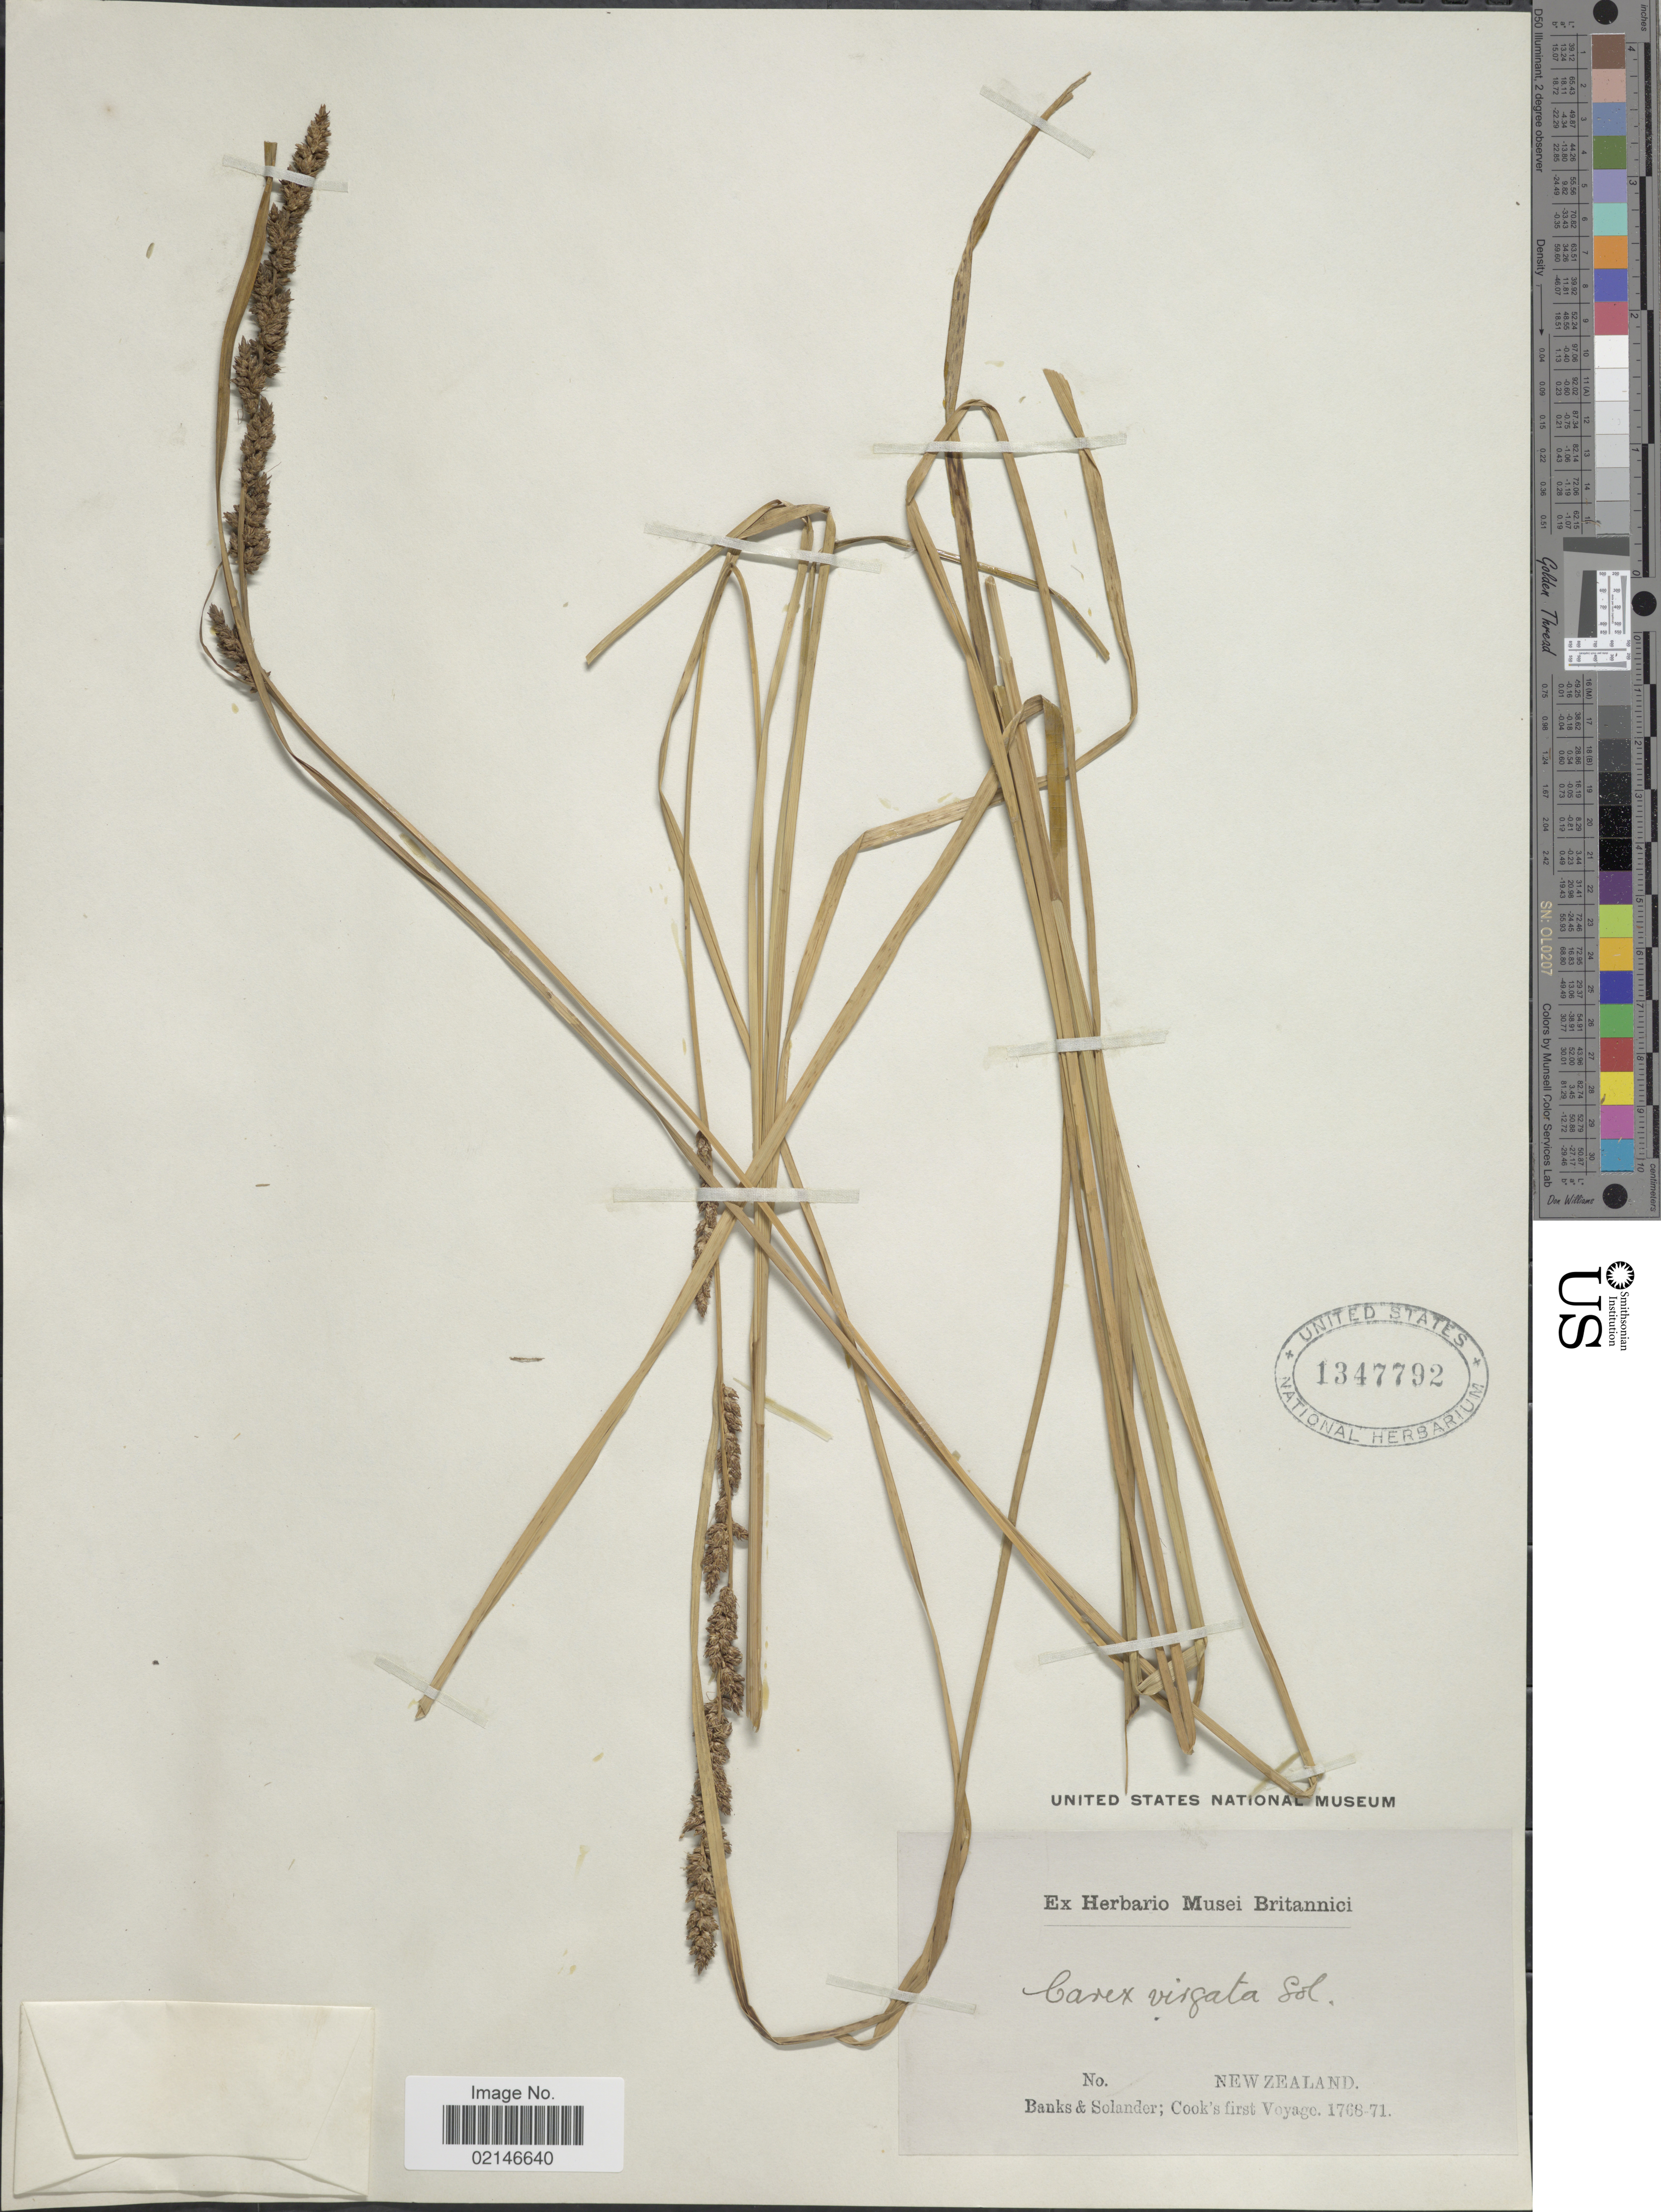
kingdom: Plantae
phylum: Tracheophyta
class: Liliopsida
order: Poales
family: Cyperaceae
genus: Carex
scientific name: Carex virgata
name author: Sol. ex Boott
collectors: -- Banks & -- Solander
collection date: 1768/1771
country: New Zealand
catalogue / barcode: US 1347792